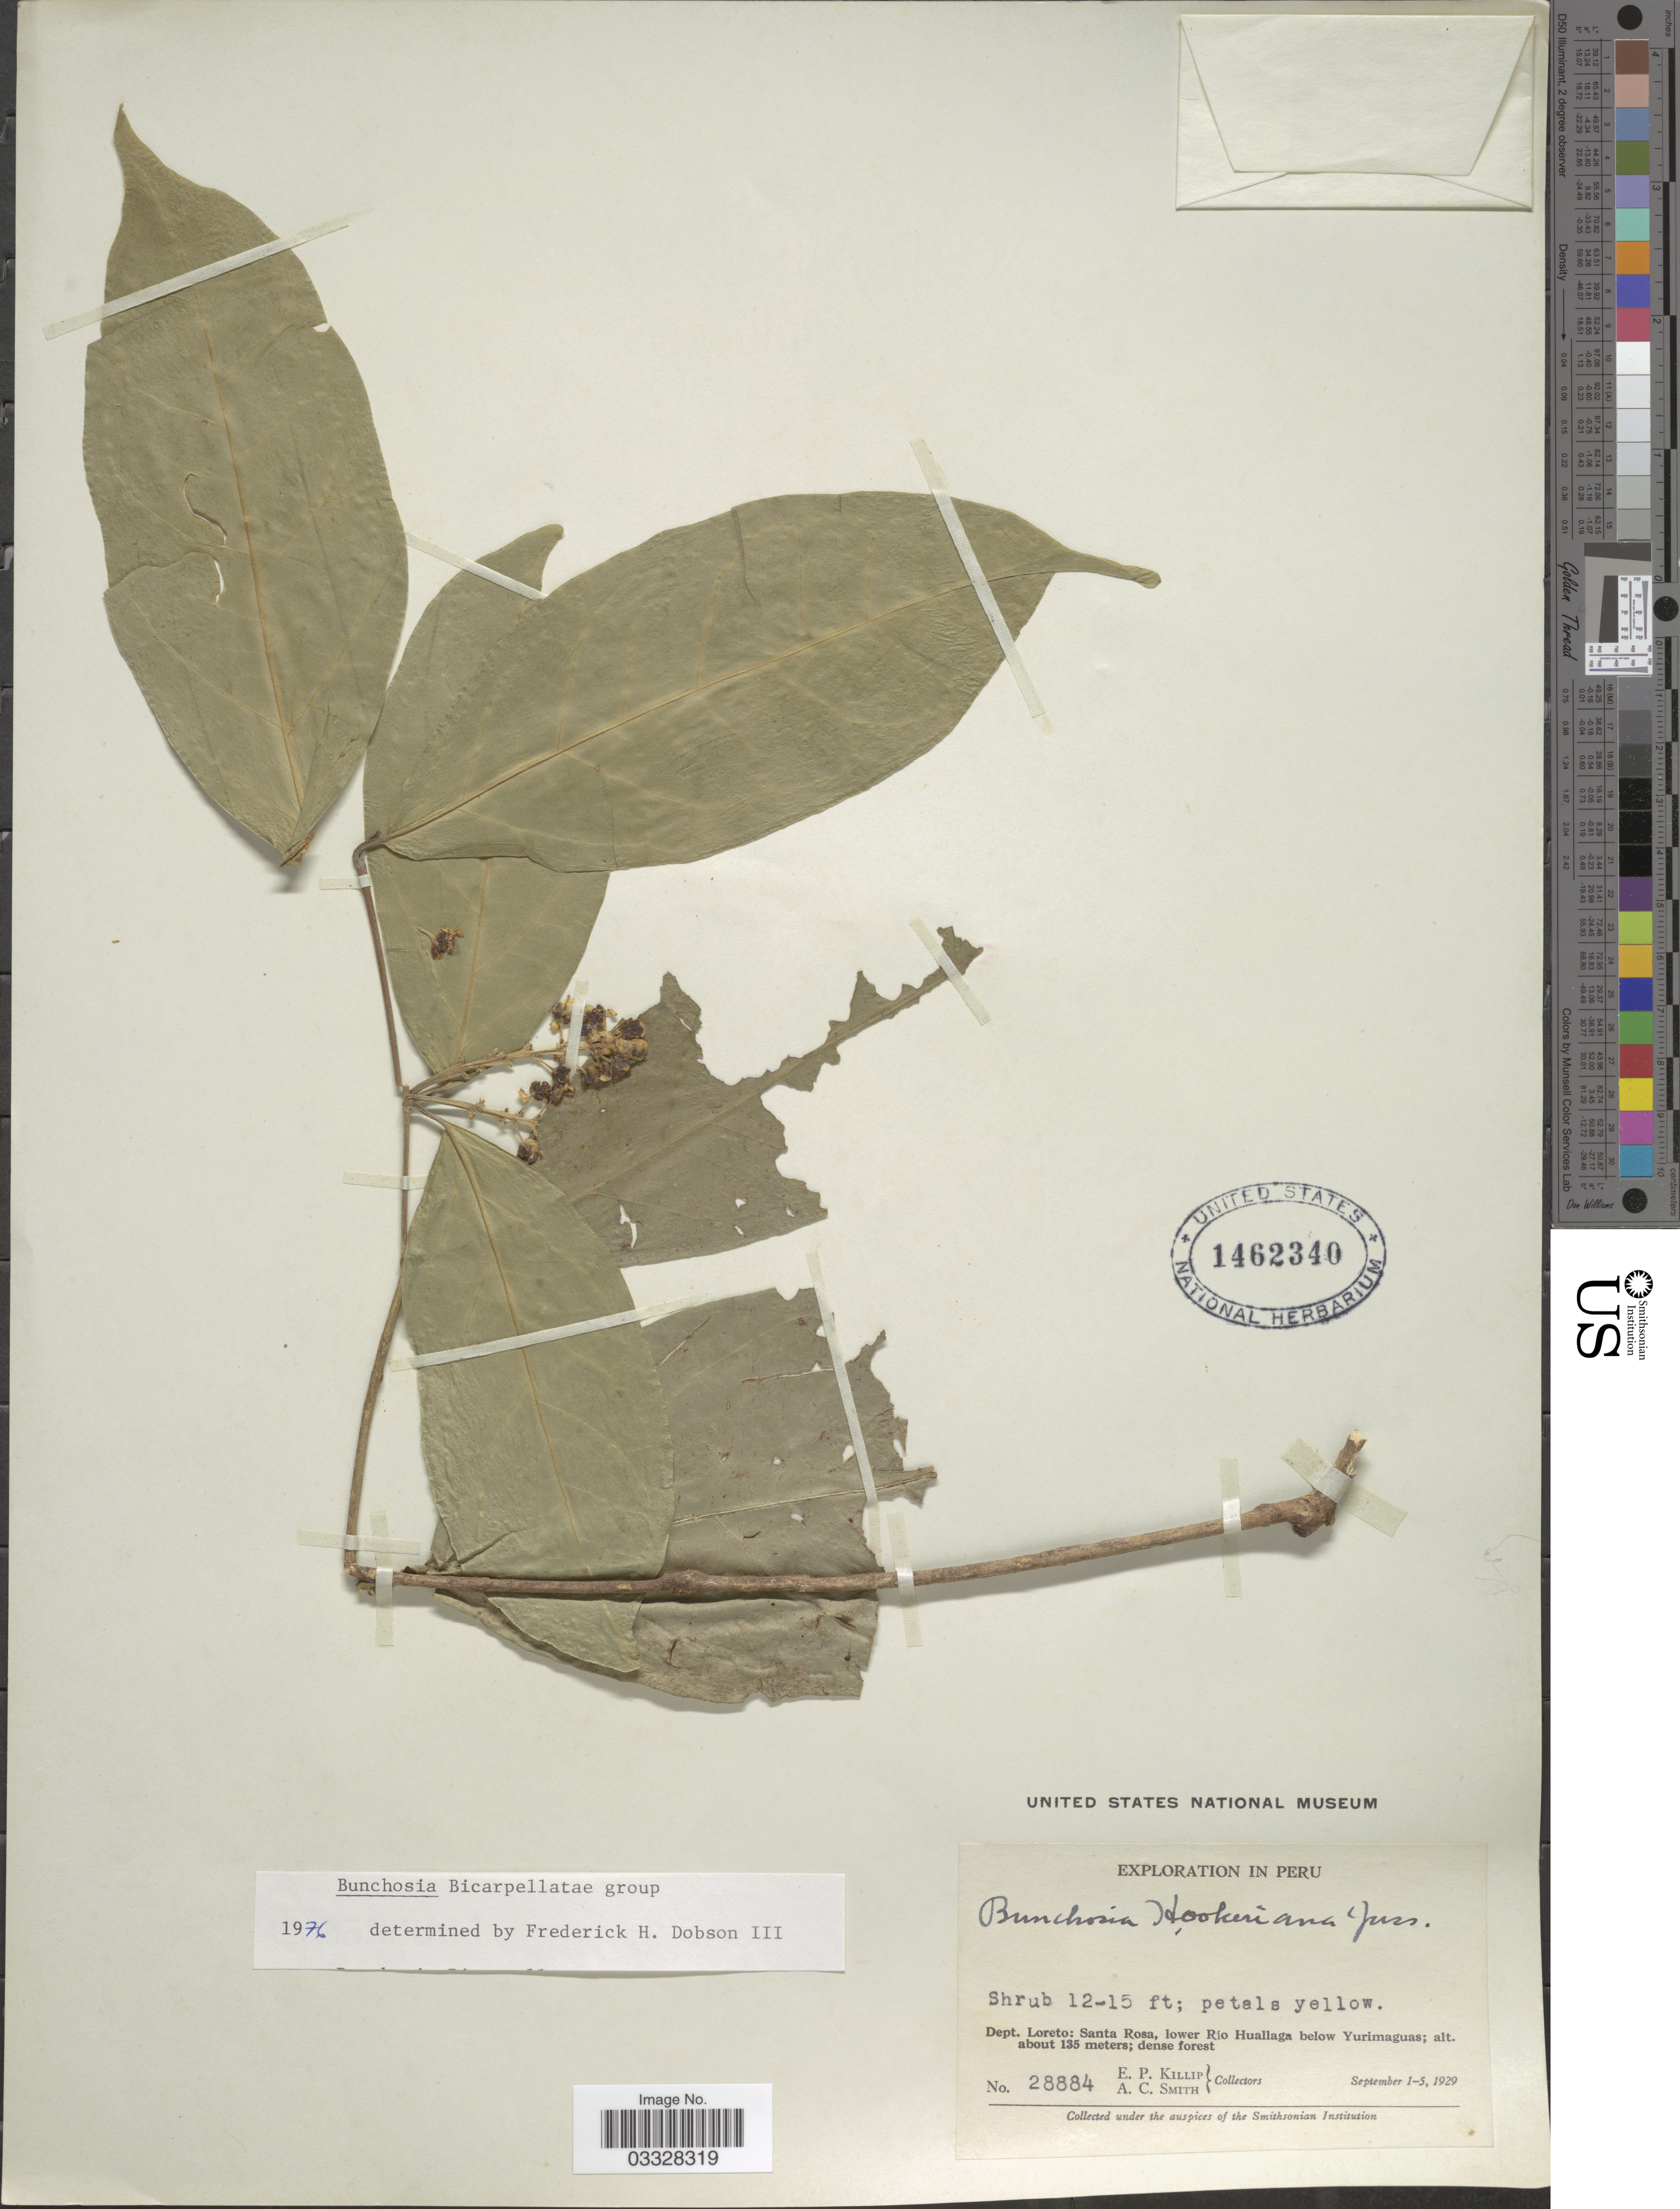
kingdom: Plantae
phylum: Tracheophyta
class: Magnoliopsida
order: Malpighiales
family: Malpighiaceae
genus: Bunchosia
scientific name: Bunchosia hookeriana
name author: A. Juss.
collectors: E. P. Killip & A. C. Smith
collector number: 28884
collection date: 1929-09-01/1929-09-05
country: Peru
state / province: Loreto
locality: Dept. Loreto: Santa Rosa, lower Río Huallaga below Yurimaguas.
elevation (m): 135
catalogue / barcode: US 1462340